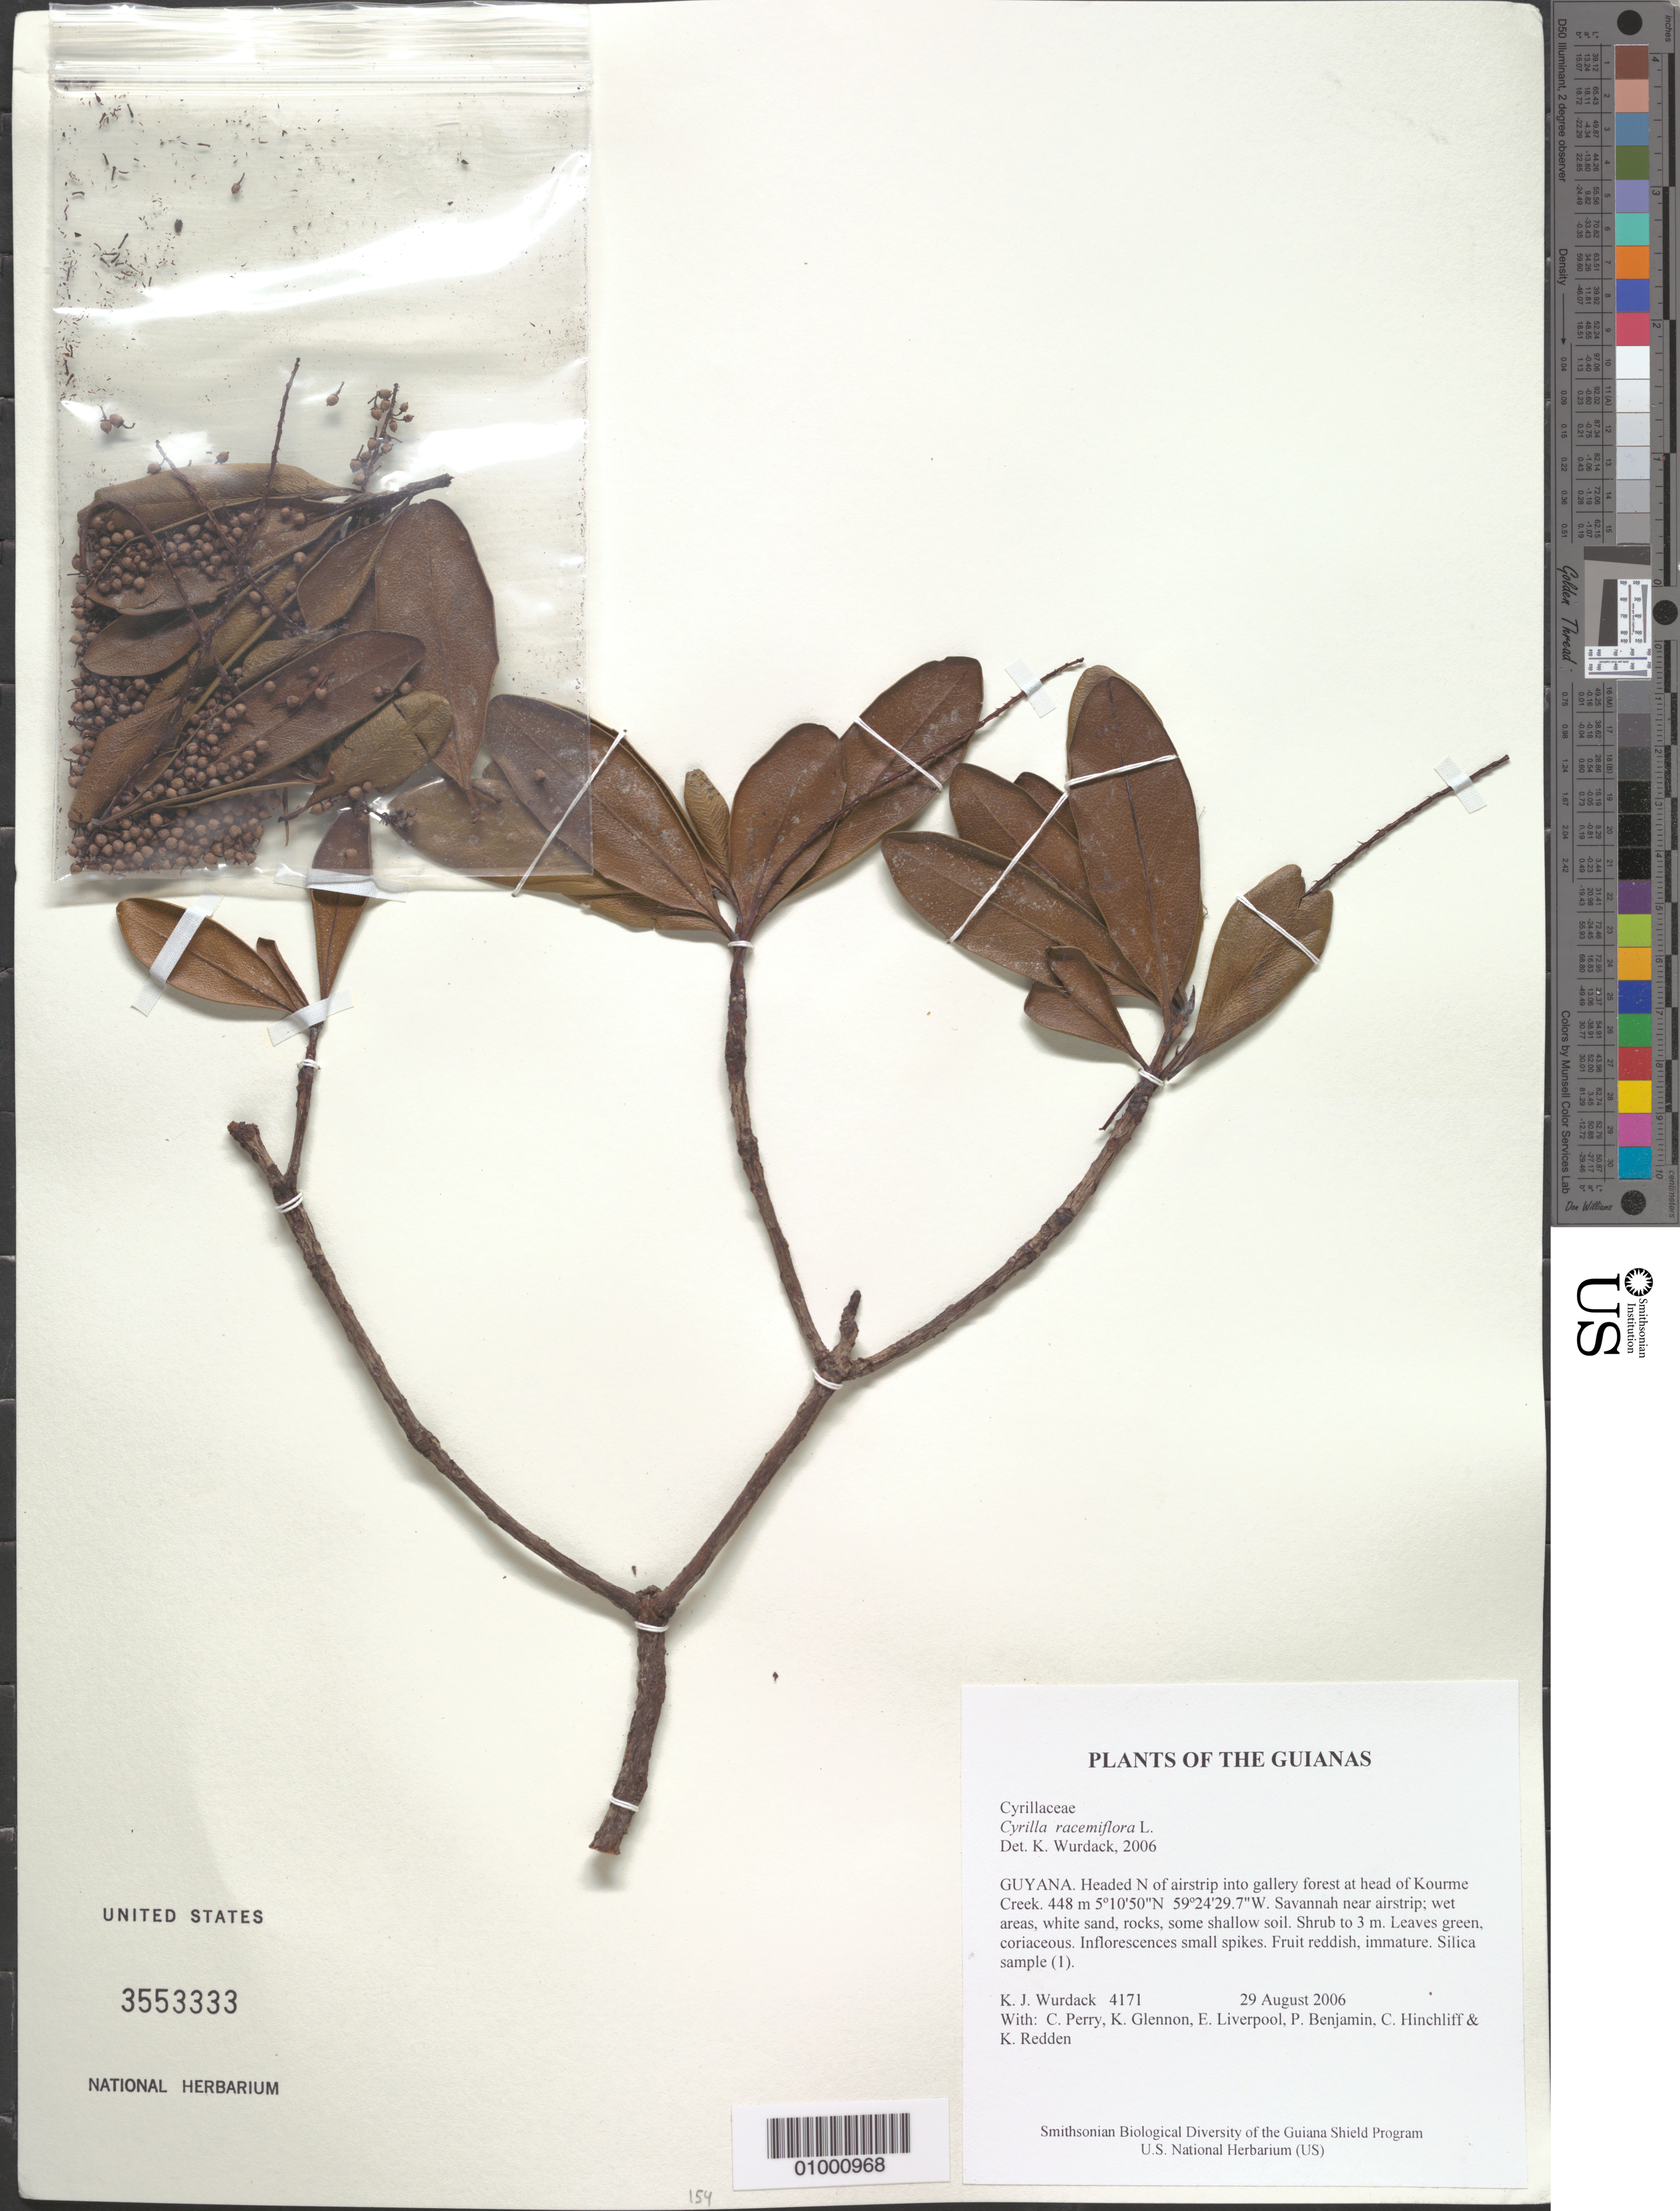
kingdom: Plantae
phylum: Tracheophyta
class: Magnoliopsida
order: Ericales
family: Cyrillaceae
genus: Cyrilla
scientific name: Cyrilla racemiflora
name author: L.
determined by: Wurdack, Kenneth J., (US), Smithsonian Institution - National Museum of Natural History (UNITED STATES)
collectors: K. Wurdack, C. Perry, K. Glennon, E. Liverpool, P. Benjamin, C. E. Hinchliff & K. M. Redden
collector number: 4171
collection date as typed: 29 August 2006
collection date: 2006-08-29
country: Guyana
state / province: Potaro-Siparuni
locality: Headed N of airstrip into gallery forest at head of Kourme Creek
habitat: Savanna near airstrip; wet areas, white sand, rocks, some shallow soil.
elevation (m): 448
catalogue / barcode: US 3553333